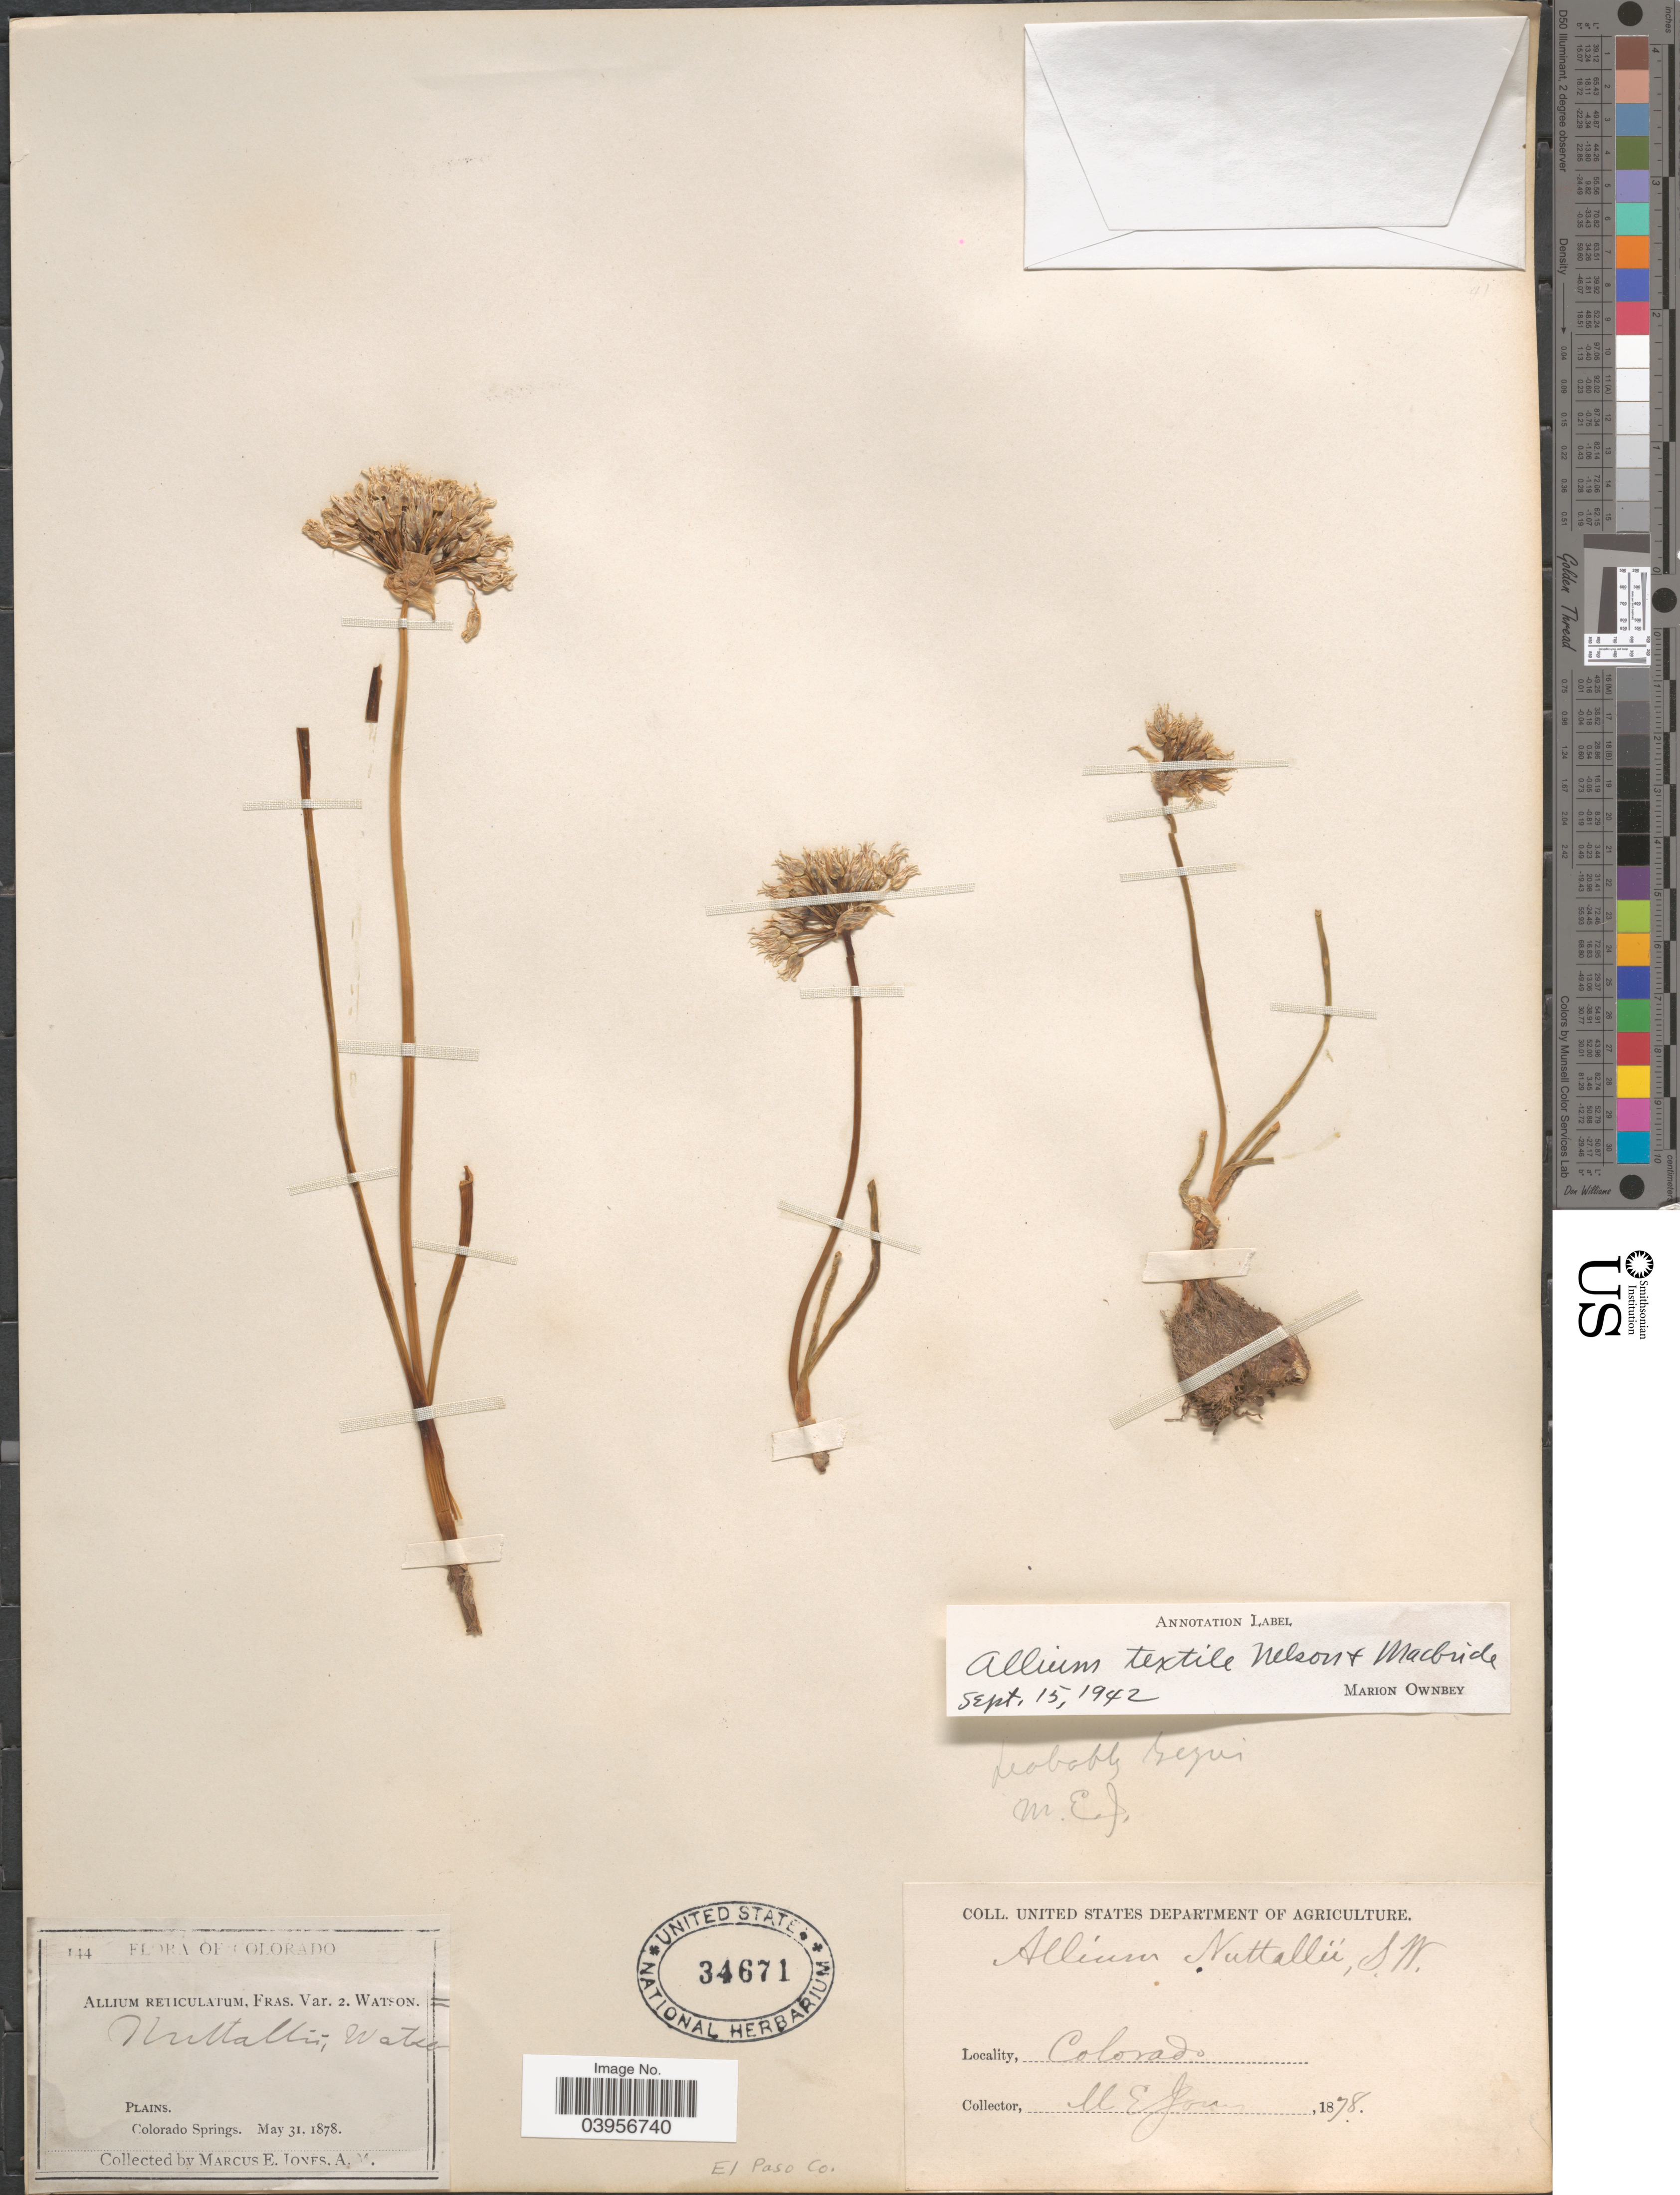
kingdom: Plantae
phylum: Tracheophyta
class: Liliopsida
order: Asparagales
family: Amaryllidaceae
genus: Allium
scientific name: Allium textile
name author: A. Nelson & J.F. Macbr.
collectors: M. E. Jones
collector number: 144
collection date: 1878-05-31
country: United States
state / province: Colorado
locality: Plains. Colorado Springs. El Paso Co.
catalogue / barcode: US 34671